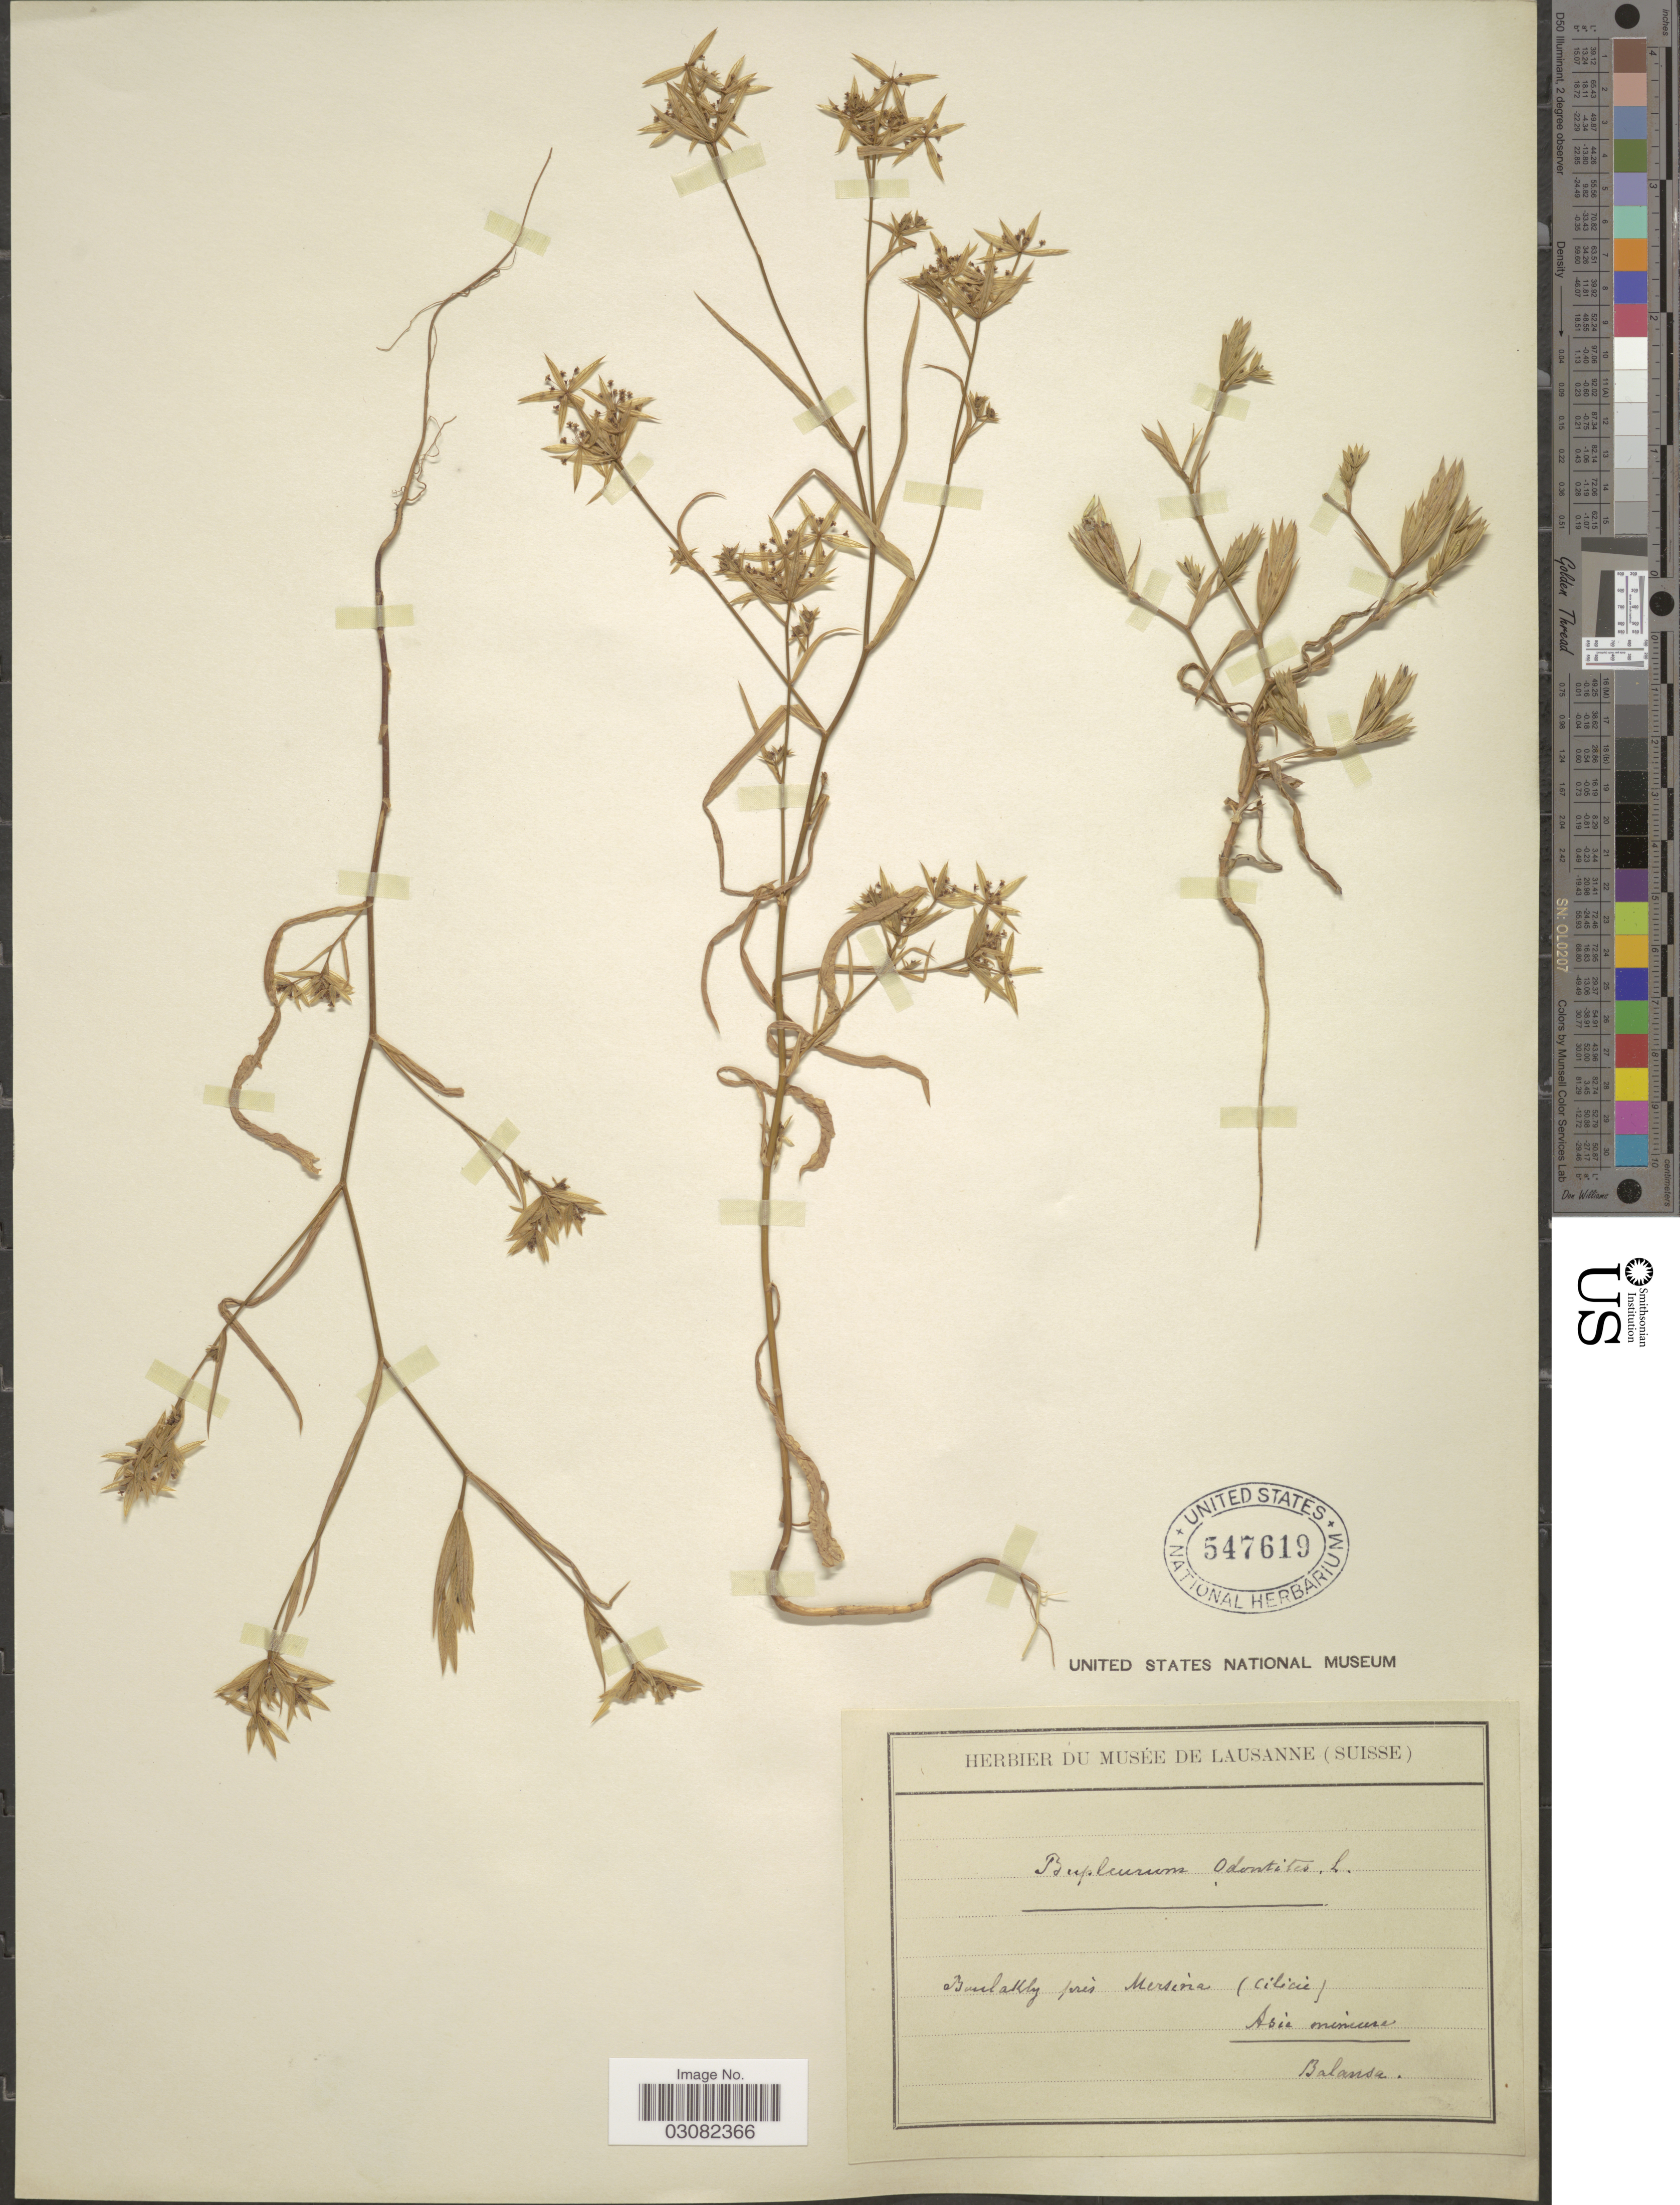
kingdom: Plantae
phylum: Tracheophyta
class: Magnoliopsida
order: Apiales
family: Apiaceae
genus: Bupleurum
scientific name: Bupleurum odontites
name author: L.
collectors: -. Balansa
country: Turkey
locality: Boulally prés Mersina (Cilicie). Asia Minor.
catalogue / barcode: US 547619